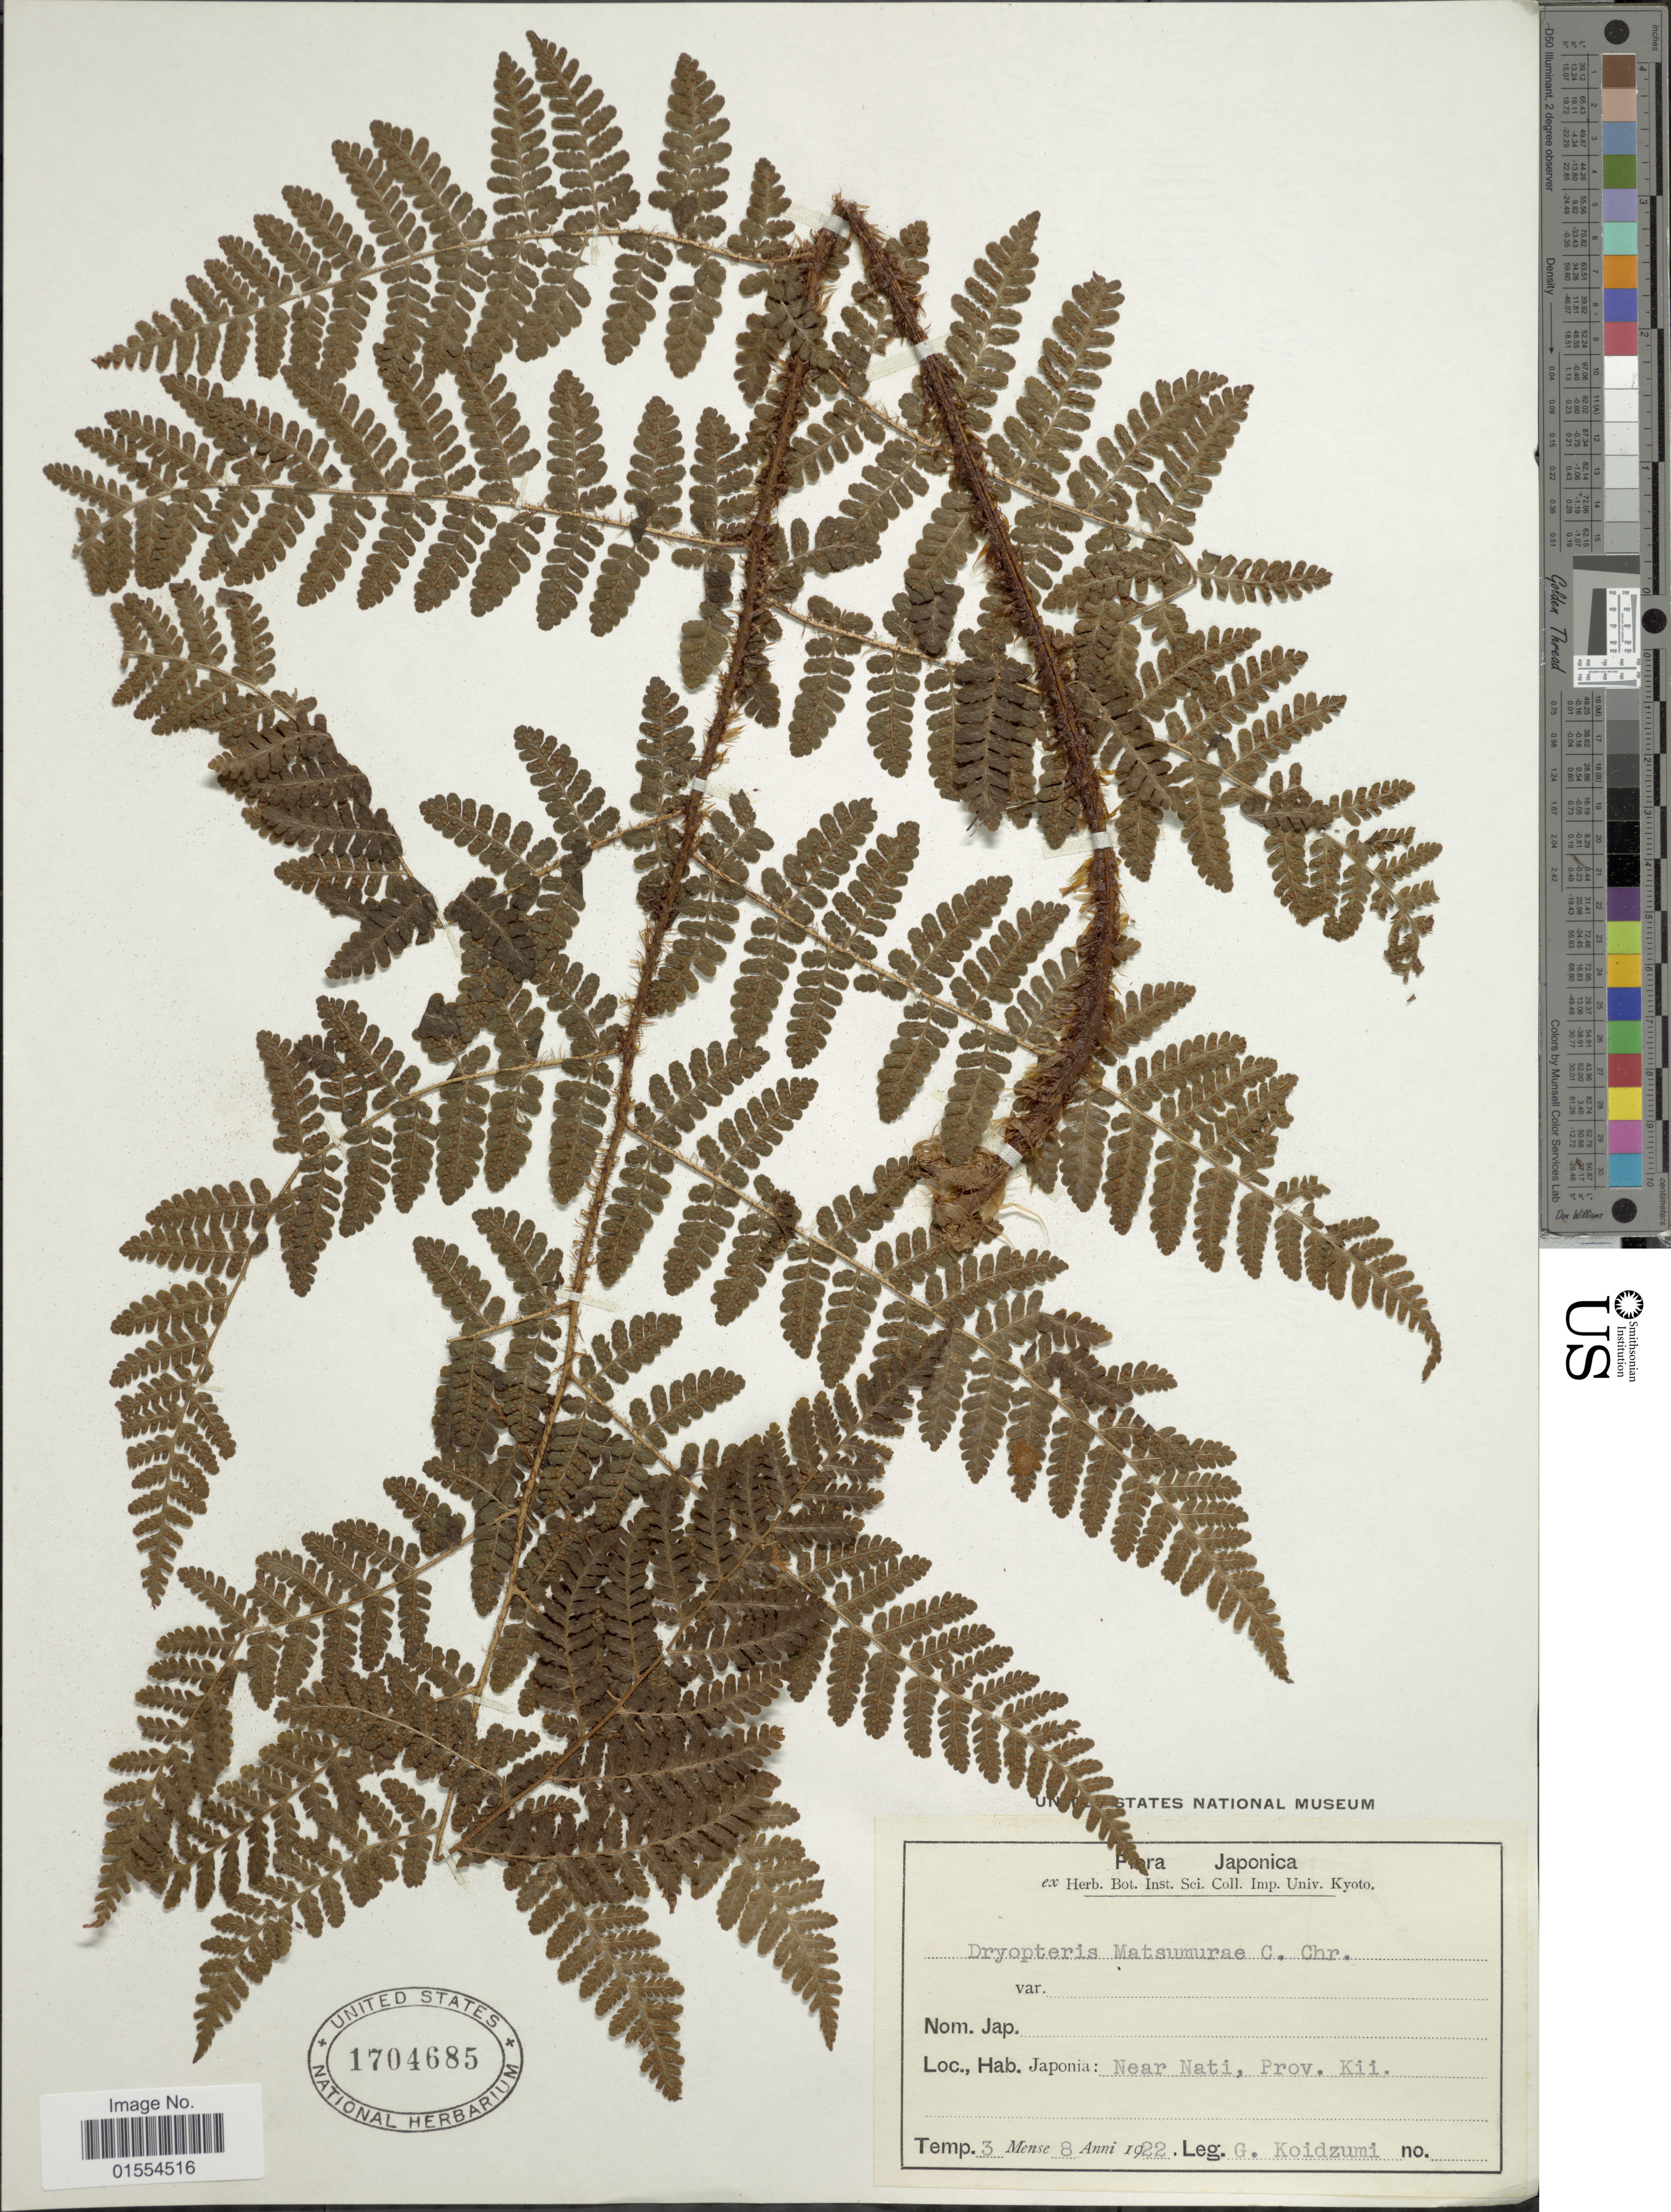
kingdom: Plantae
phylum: Tracheophyta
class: Polypodiopsida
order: Polypodiales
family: Dryopteridaceae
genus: Dryopteris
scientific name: Dryopteris maximowicziana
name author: (Miq.) C. Chr.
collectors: G. Koidzumi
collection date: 1922-08-03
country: Japan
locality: Japonia: near Nati, Prov. Kii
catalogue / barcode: US 1704685